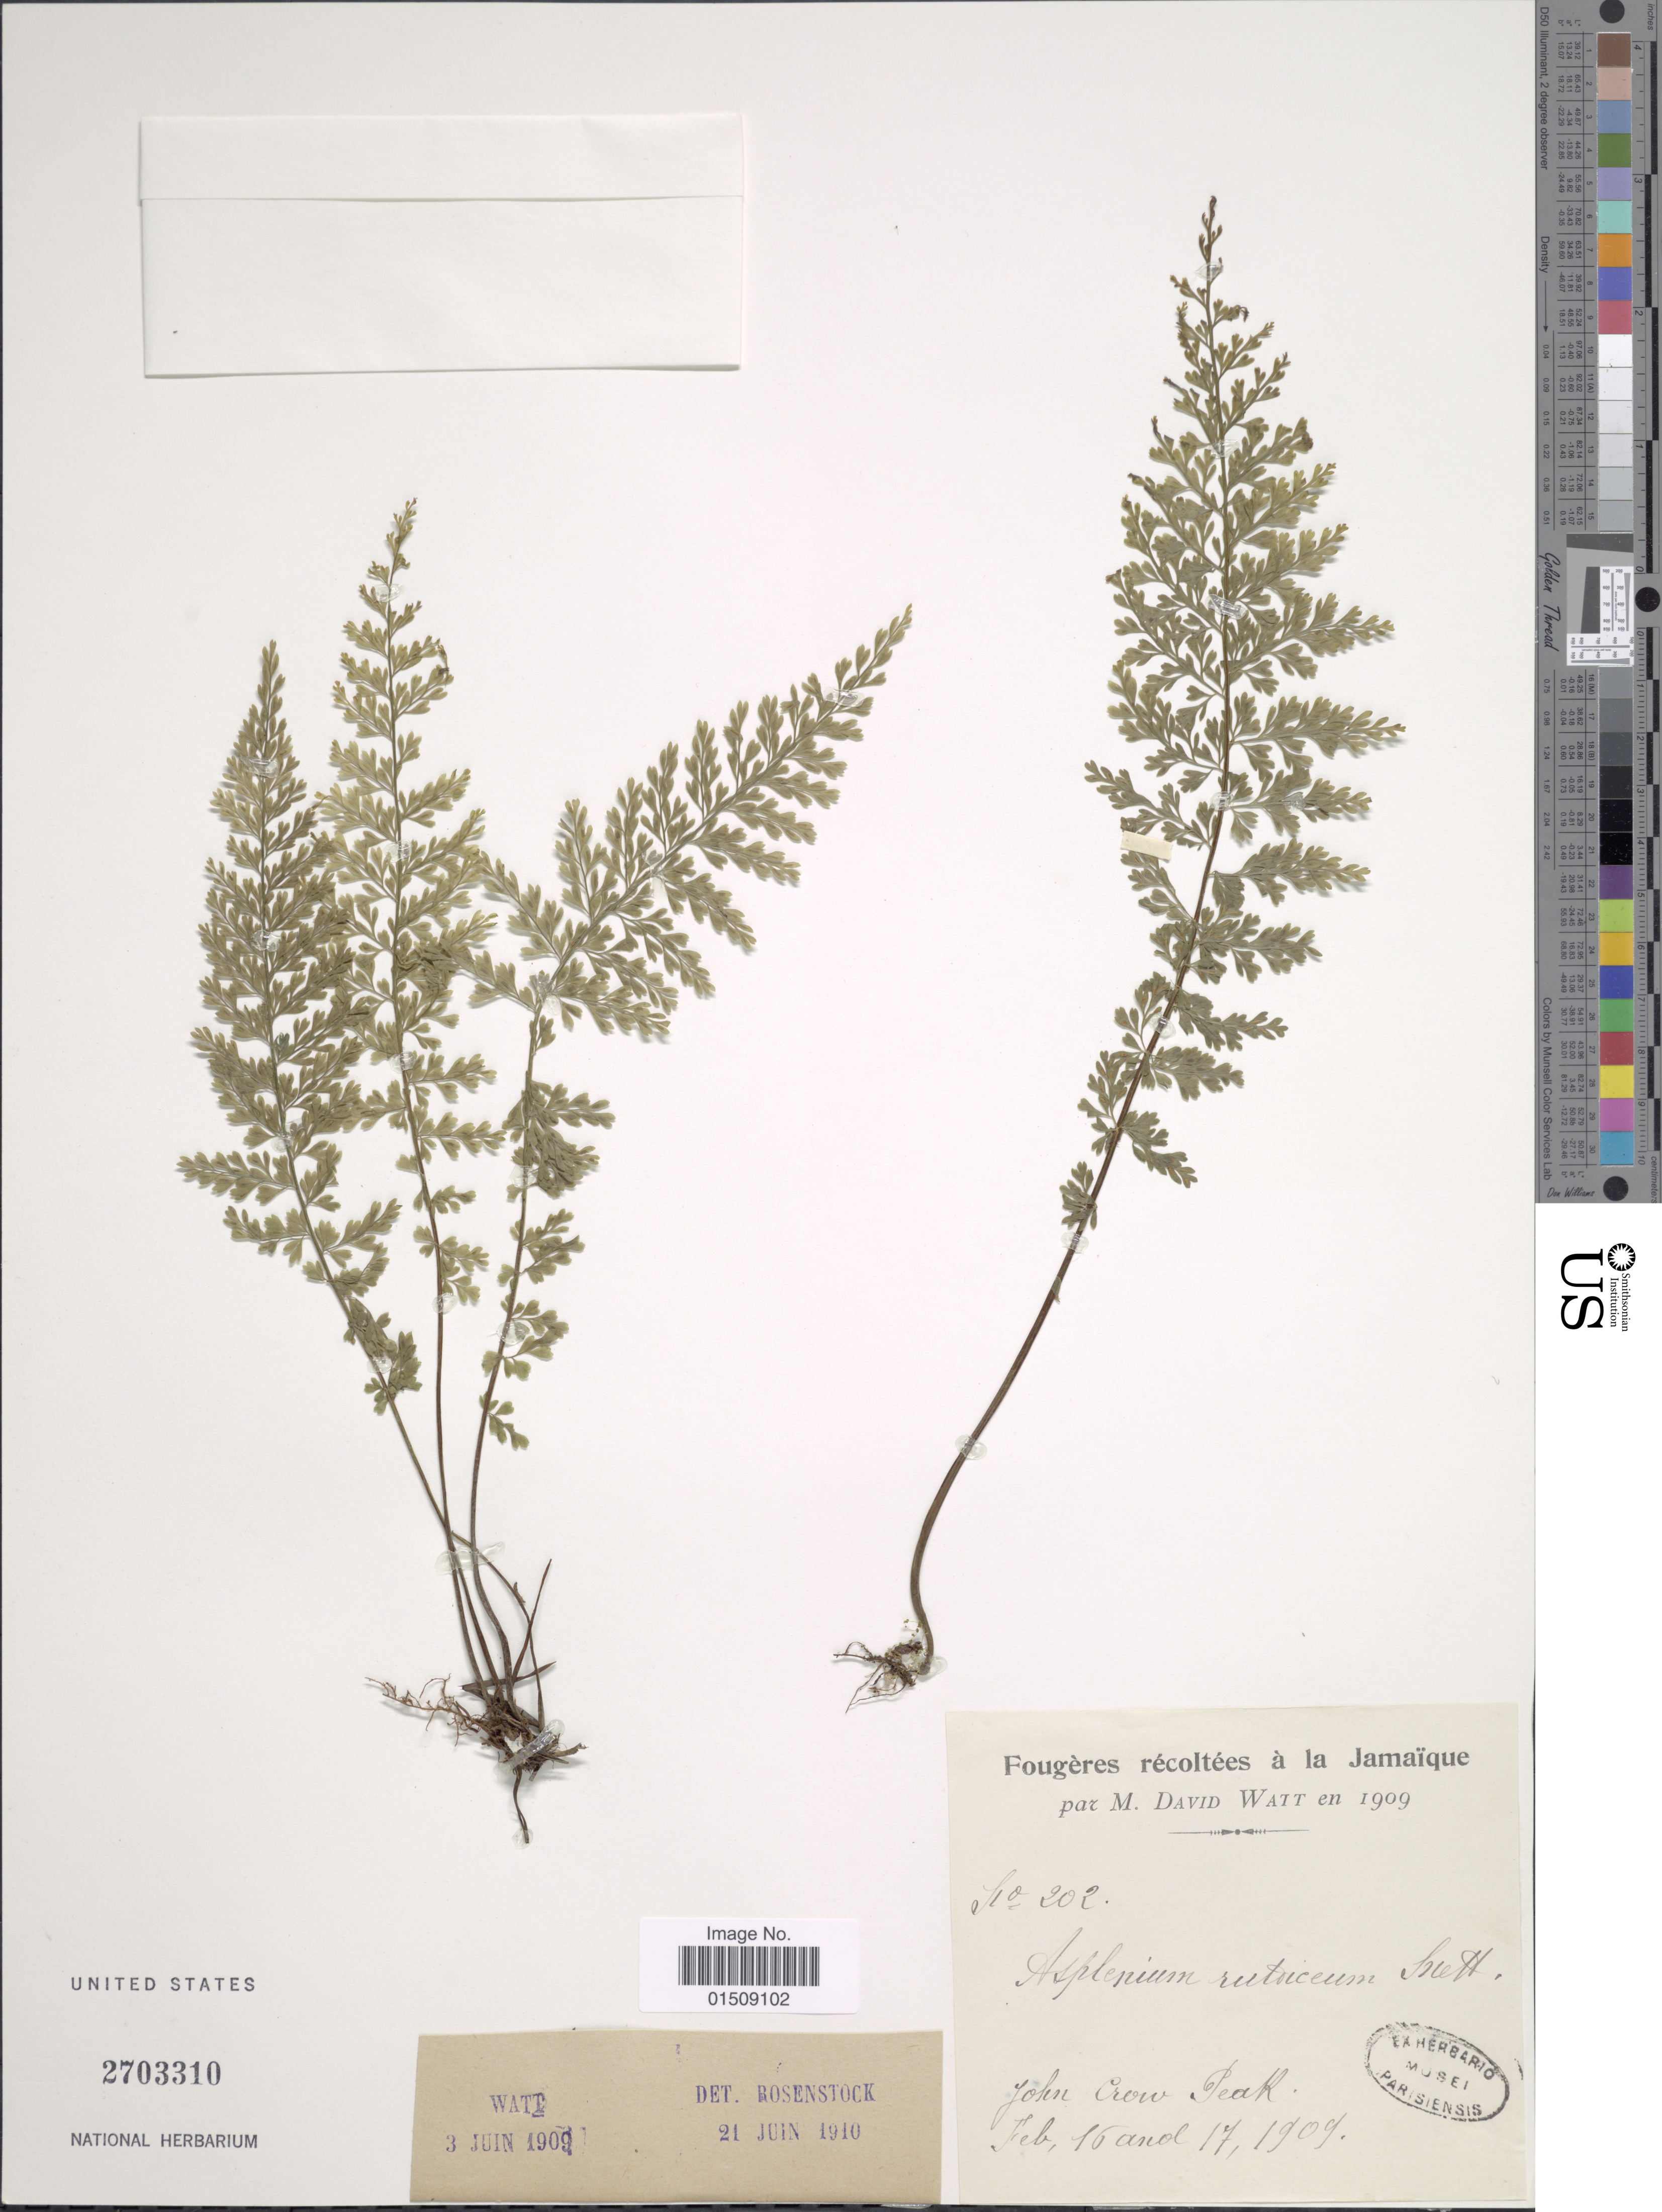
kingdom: Plantae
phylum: Tracheophyta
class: Polypodiopsida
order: Polypodiales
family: Aspleniaceae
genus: Asplenium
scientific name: Asplenium myriophyllum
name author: (Sw.) C. Presl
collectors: M. Watt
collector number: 202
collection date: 1909-02-16/1909-02-17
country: Jamaica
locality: Jamaique, John Crow Peak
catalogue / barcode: US 2703310